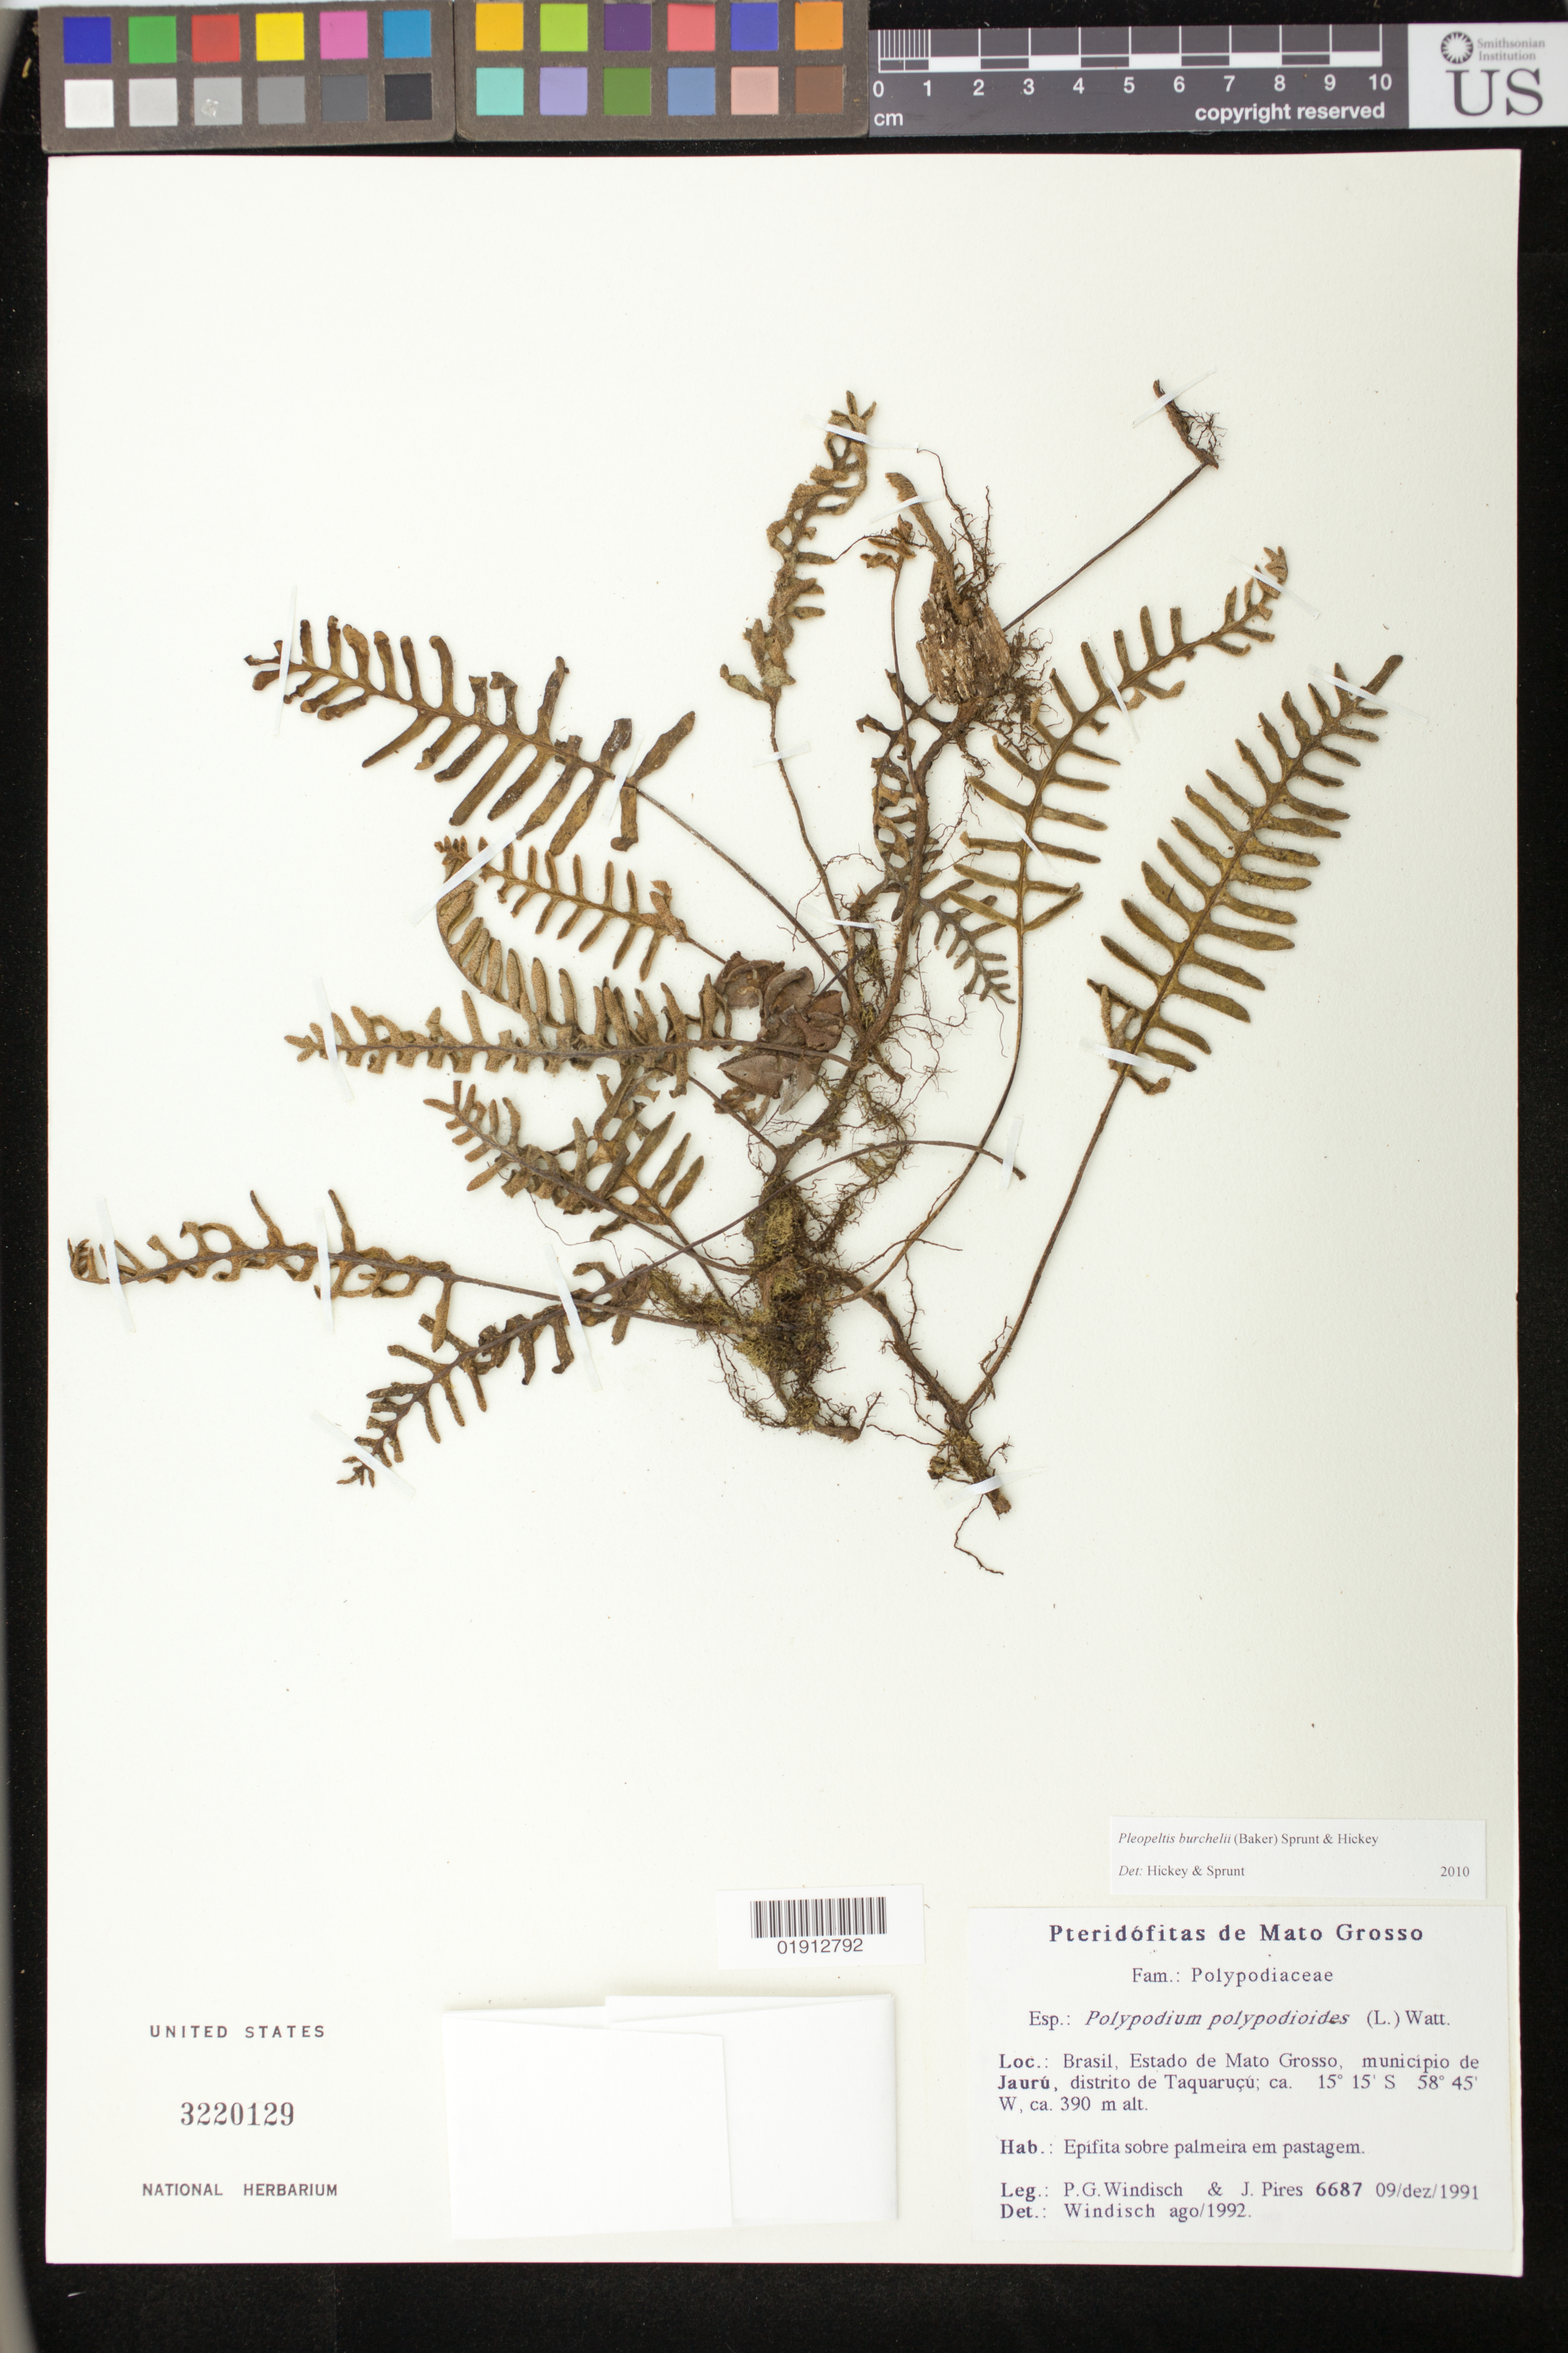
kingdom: Plantae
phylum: Tracheophyta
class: Polypodiopsida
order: Polypodiales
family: Polypodiaceae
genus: Pleopeltis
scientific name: Pleopeltis burchellii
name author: (Baker) Sprunt & Hickey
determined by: Hickey, R. J.; Sprunt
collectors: P. G. Windisch & J. Pires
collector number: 6687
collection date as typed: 09/dez/1991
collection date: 1991-12-09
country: Brazil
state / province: Mato Grosso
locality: Brasil, Estado de Mato Grosso, municipio de Jaurú, distrito de Taquarucu.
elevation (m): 390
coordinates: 15 15 S, 58 45 W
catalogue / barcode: US 3220129